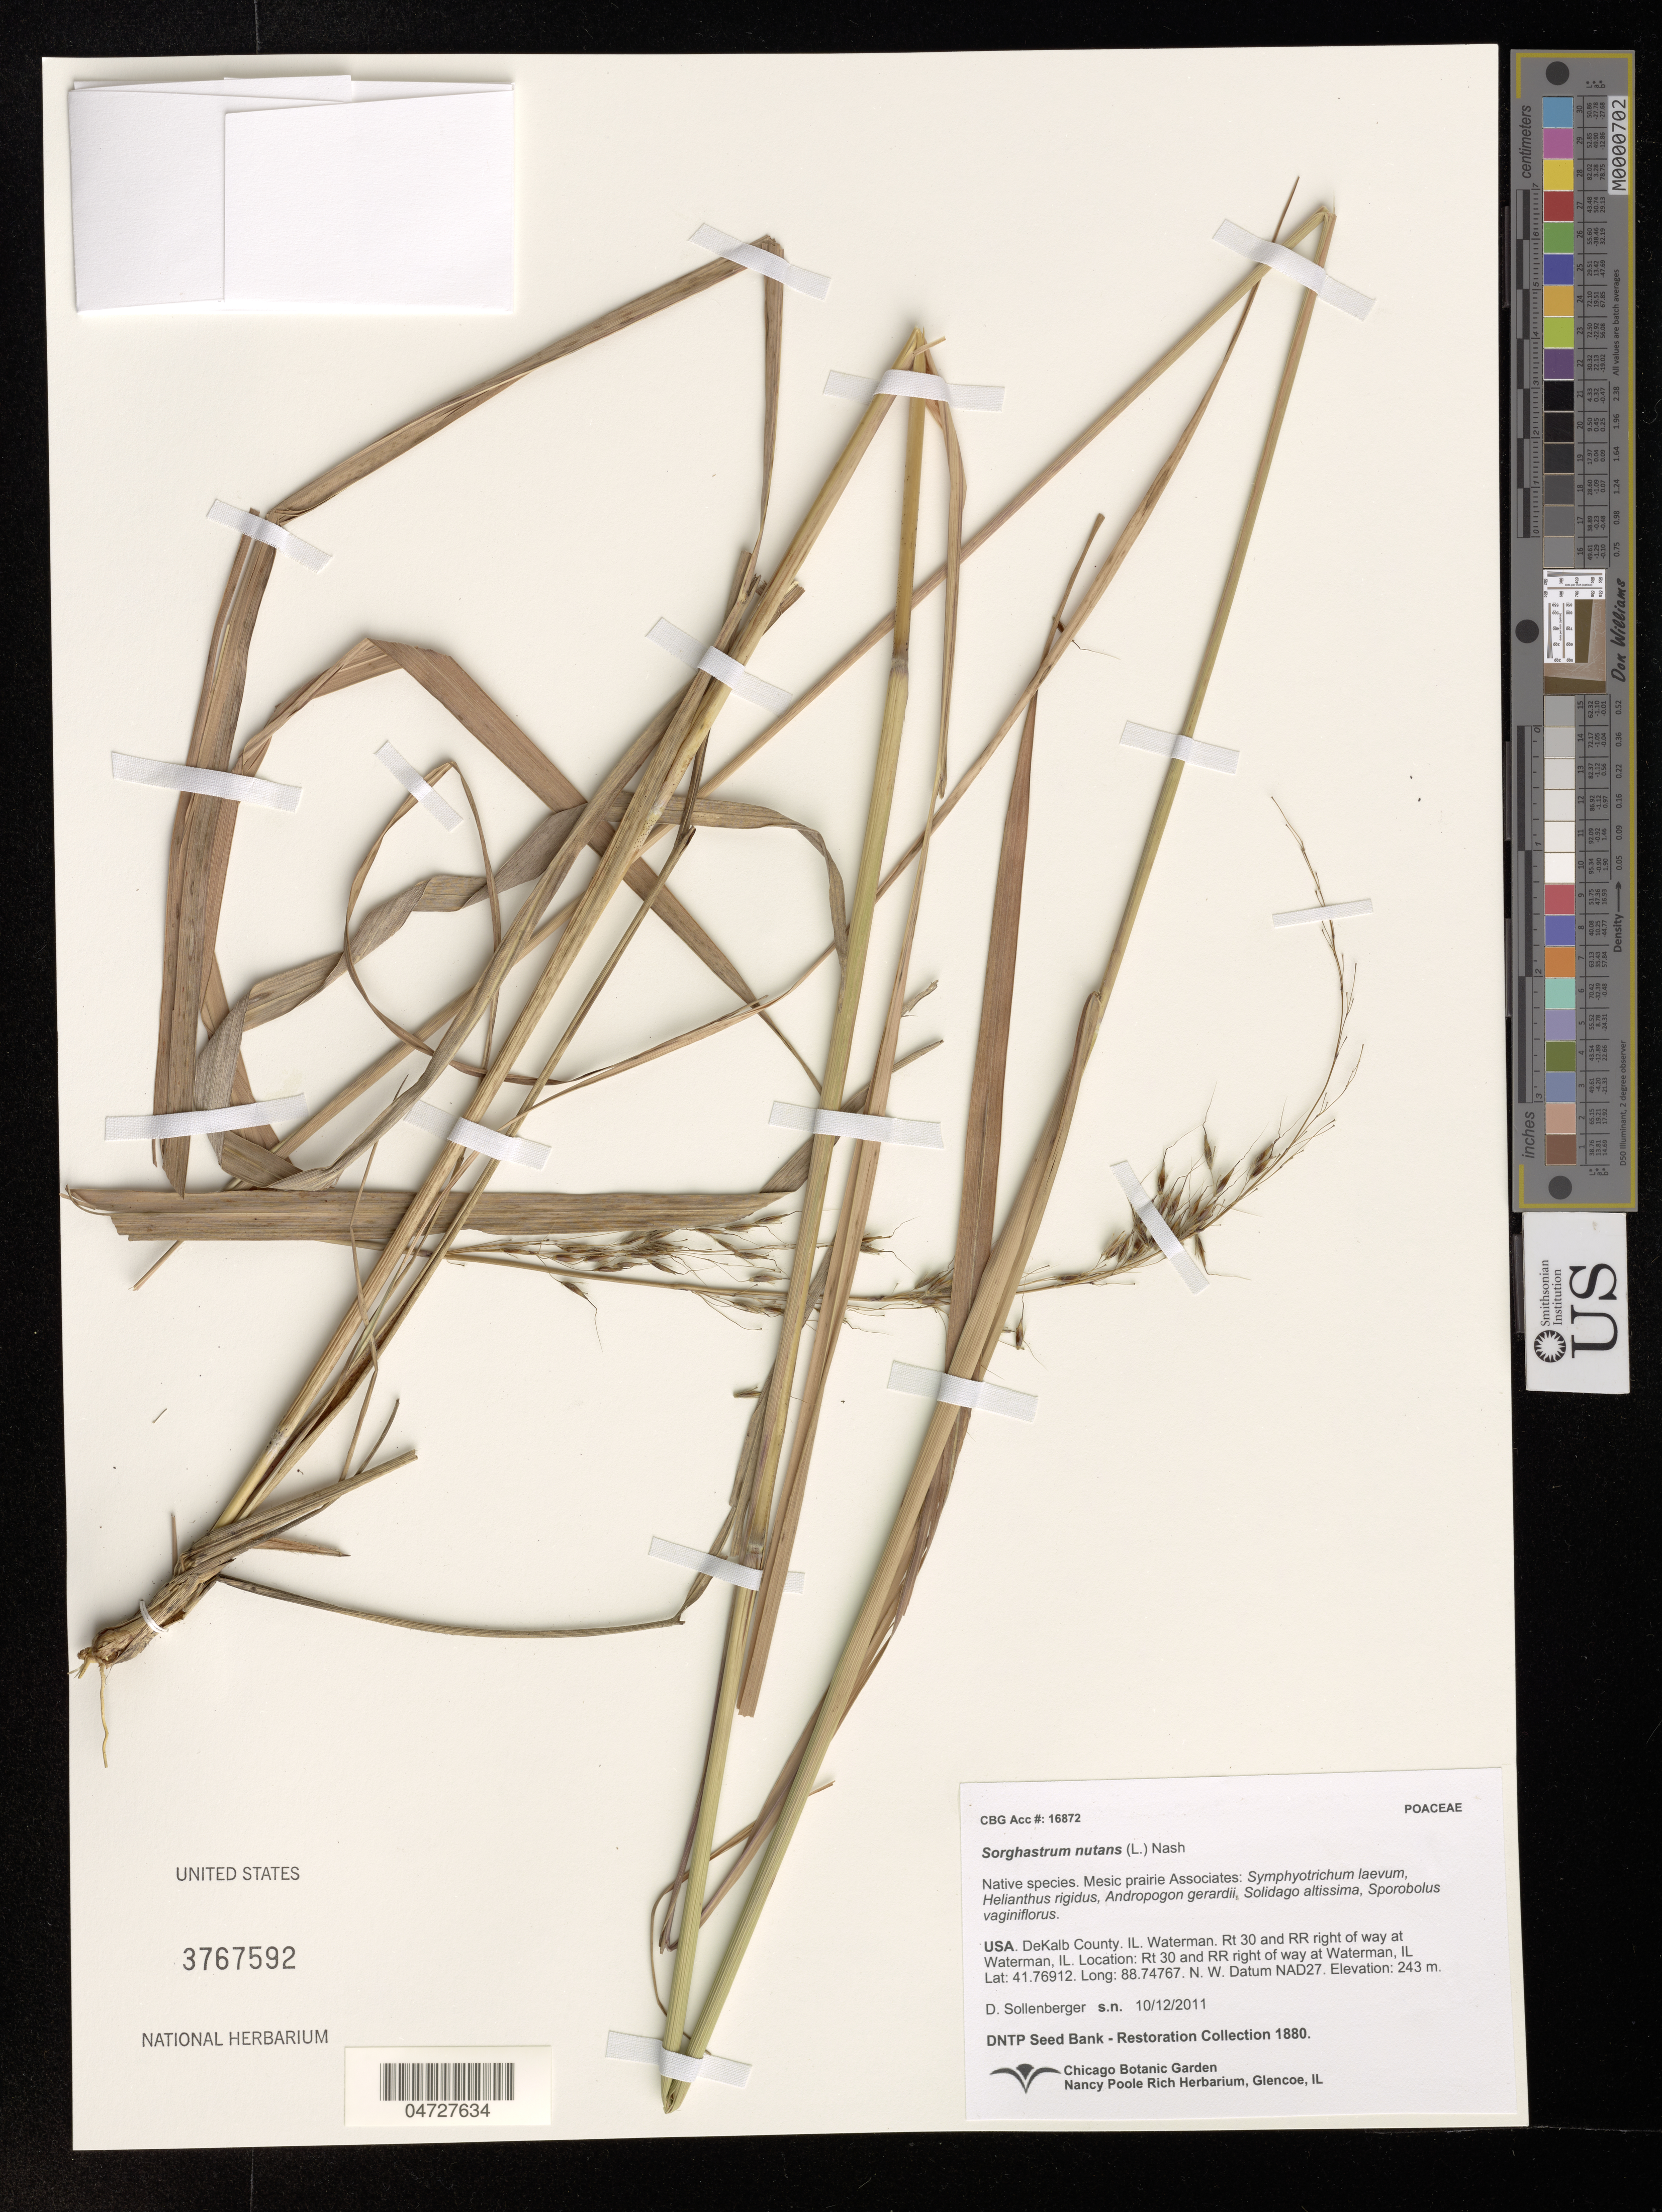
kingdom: Plantae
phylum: Tracheophyta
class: Liliopsida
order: Poales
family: Poaceae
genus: Sorghastrum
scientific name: Sorghastrum nutans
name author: (L.) Nash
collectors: D. Sollenberger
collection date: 2011-12-10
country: United States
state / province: Illinois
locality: DeKalb County. Waterman. Rt 30 and RR right of way at Waterman.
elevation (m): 243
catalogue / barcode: US 3767592